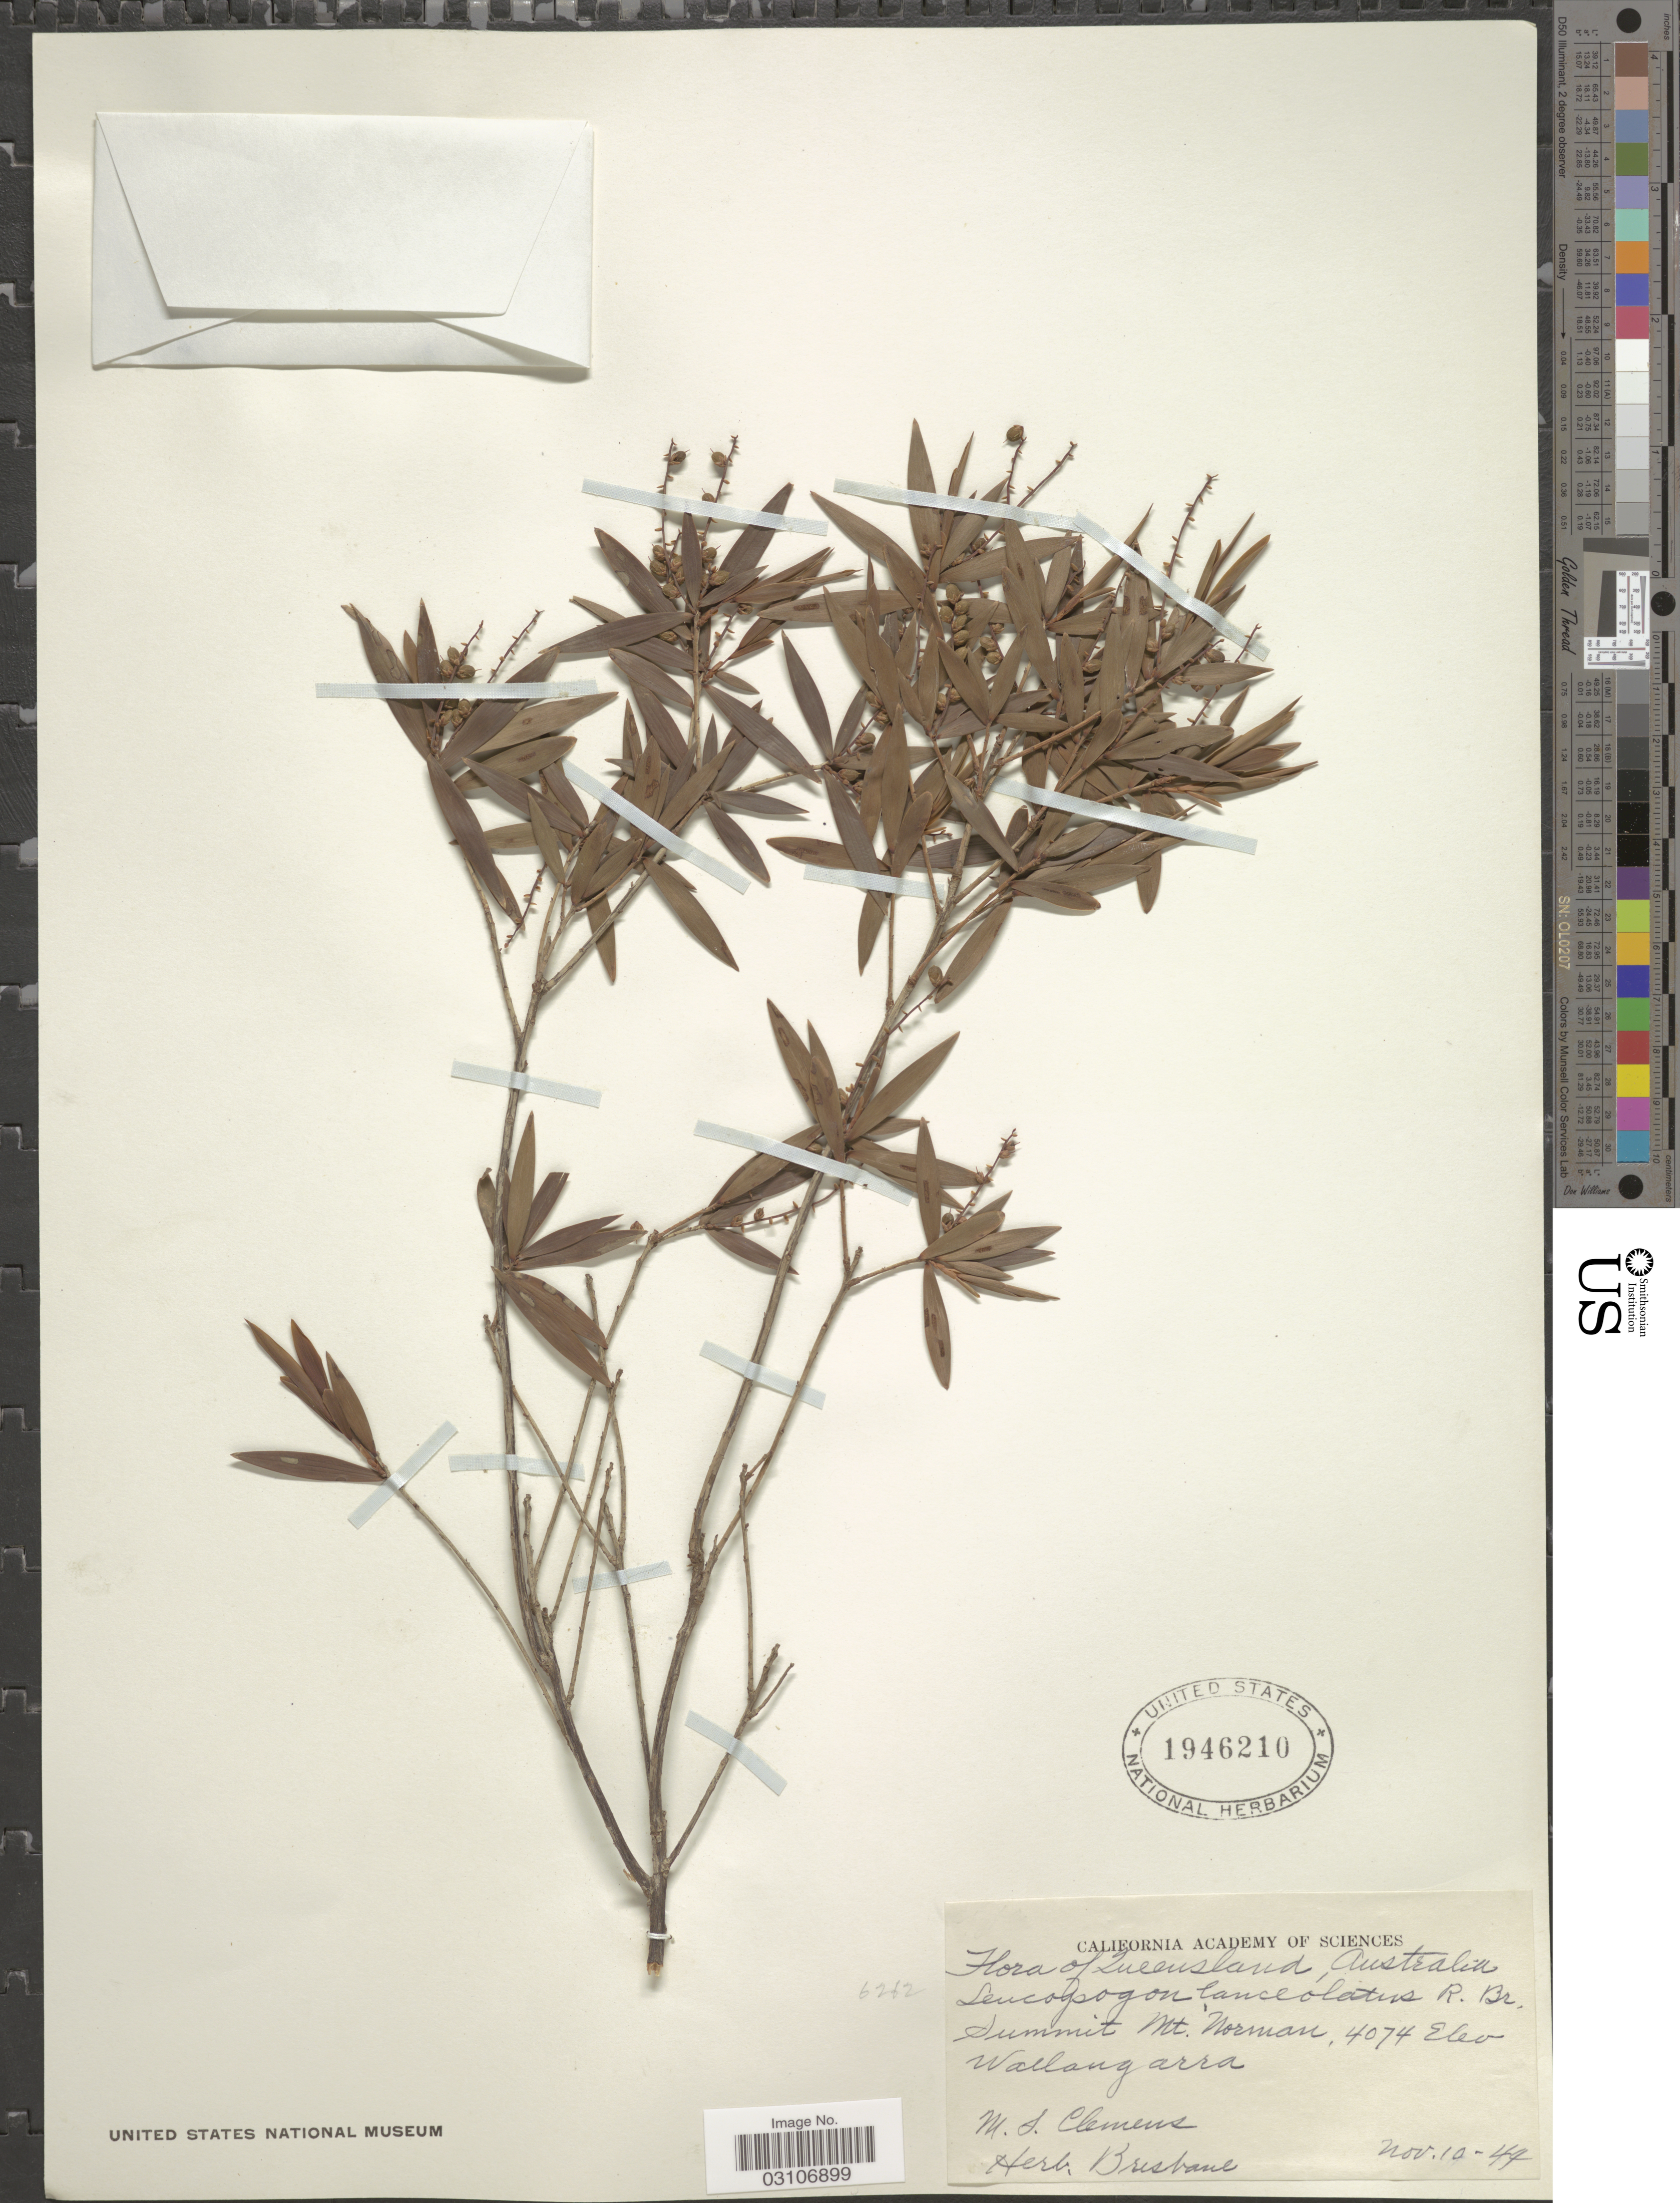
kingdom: Plantae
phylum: Tracheophyta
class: Magnoliopsida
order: Ericales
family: Ericaceae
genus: Leucopogon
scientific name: Leucopogon lanceolatus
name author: R. Br.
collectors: M. S. Clemens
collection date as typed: Transcribed d/m/y: 10/11/49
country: Australia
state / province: Queensland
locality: Summit Mt. Norman. Wallangarra.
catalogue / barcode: US 1946210